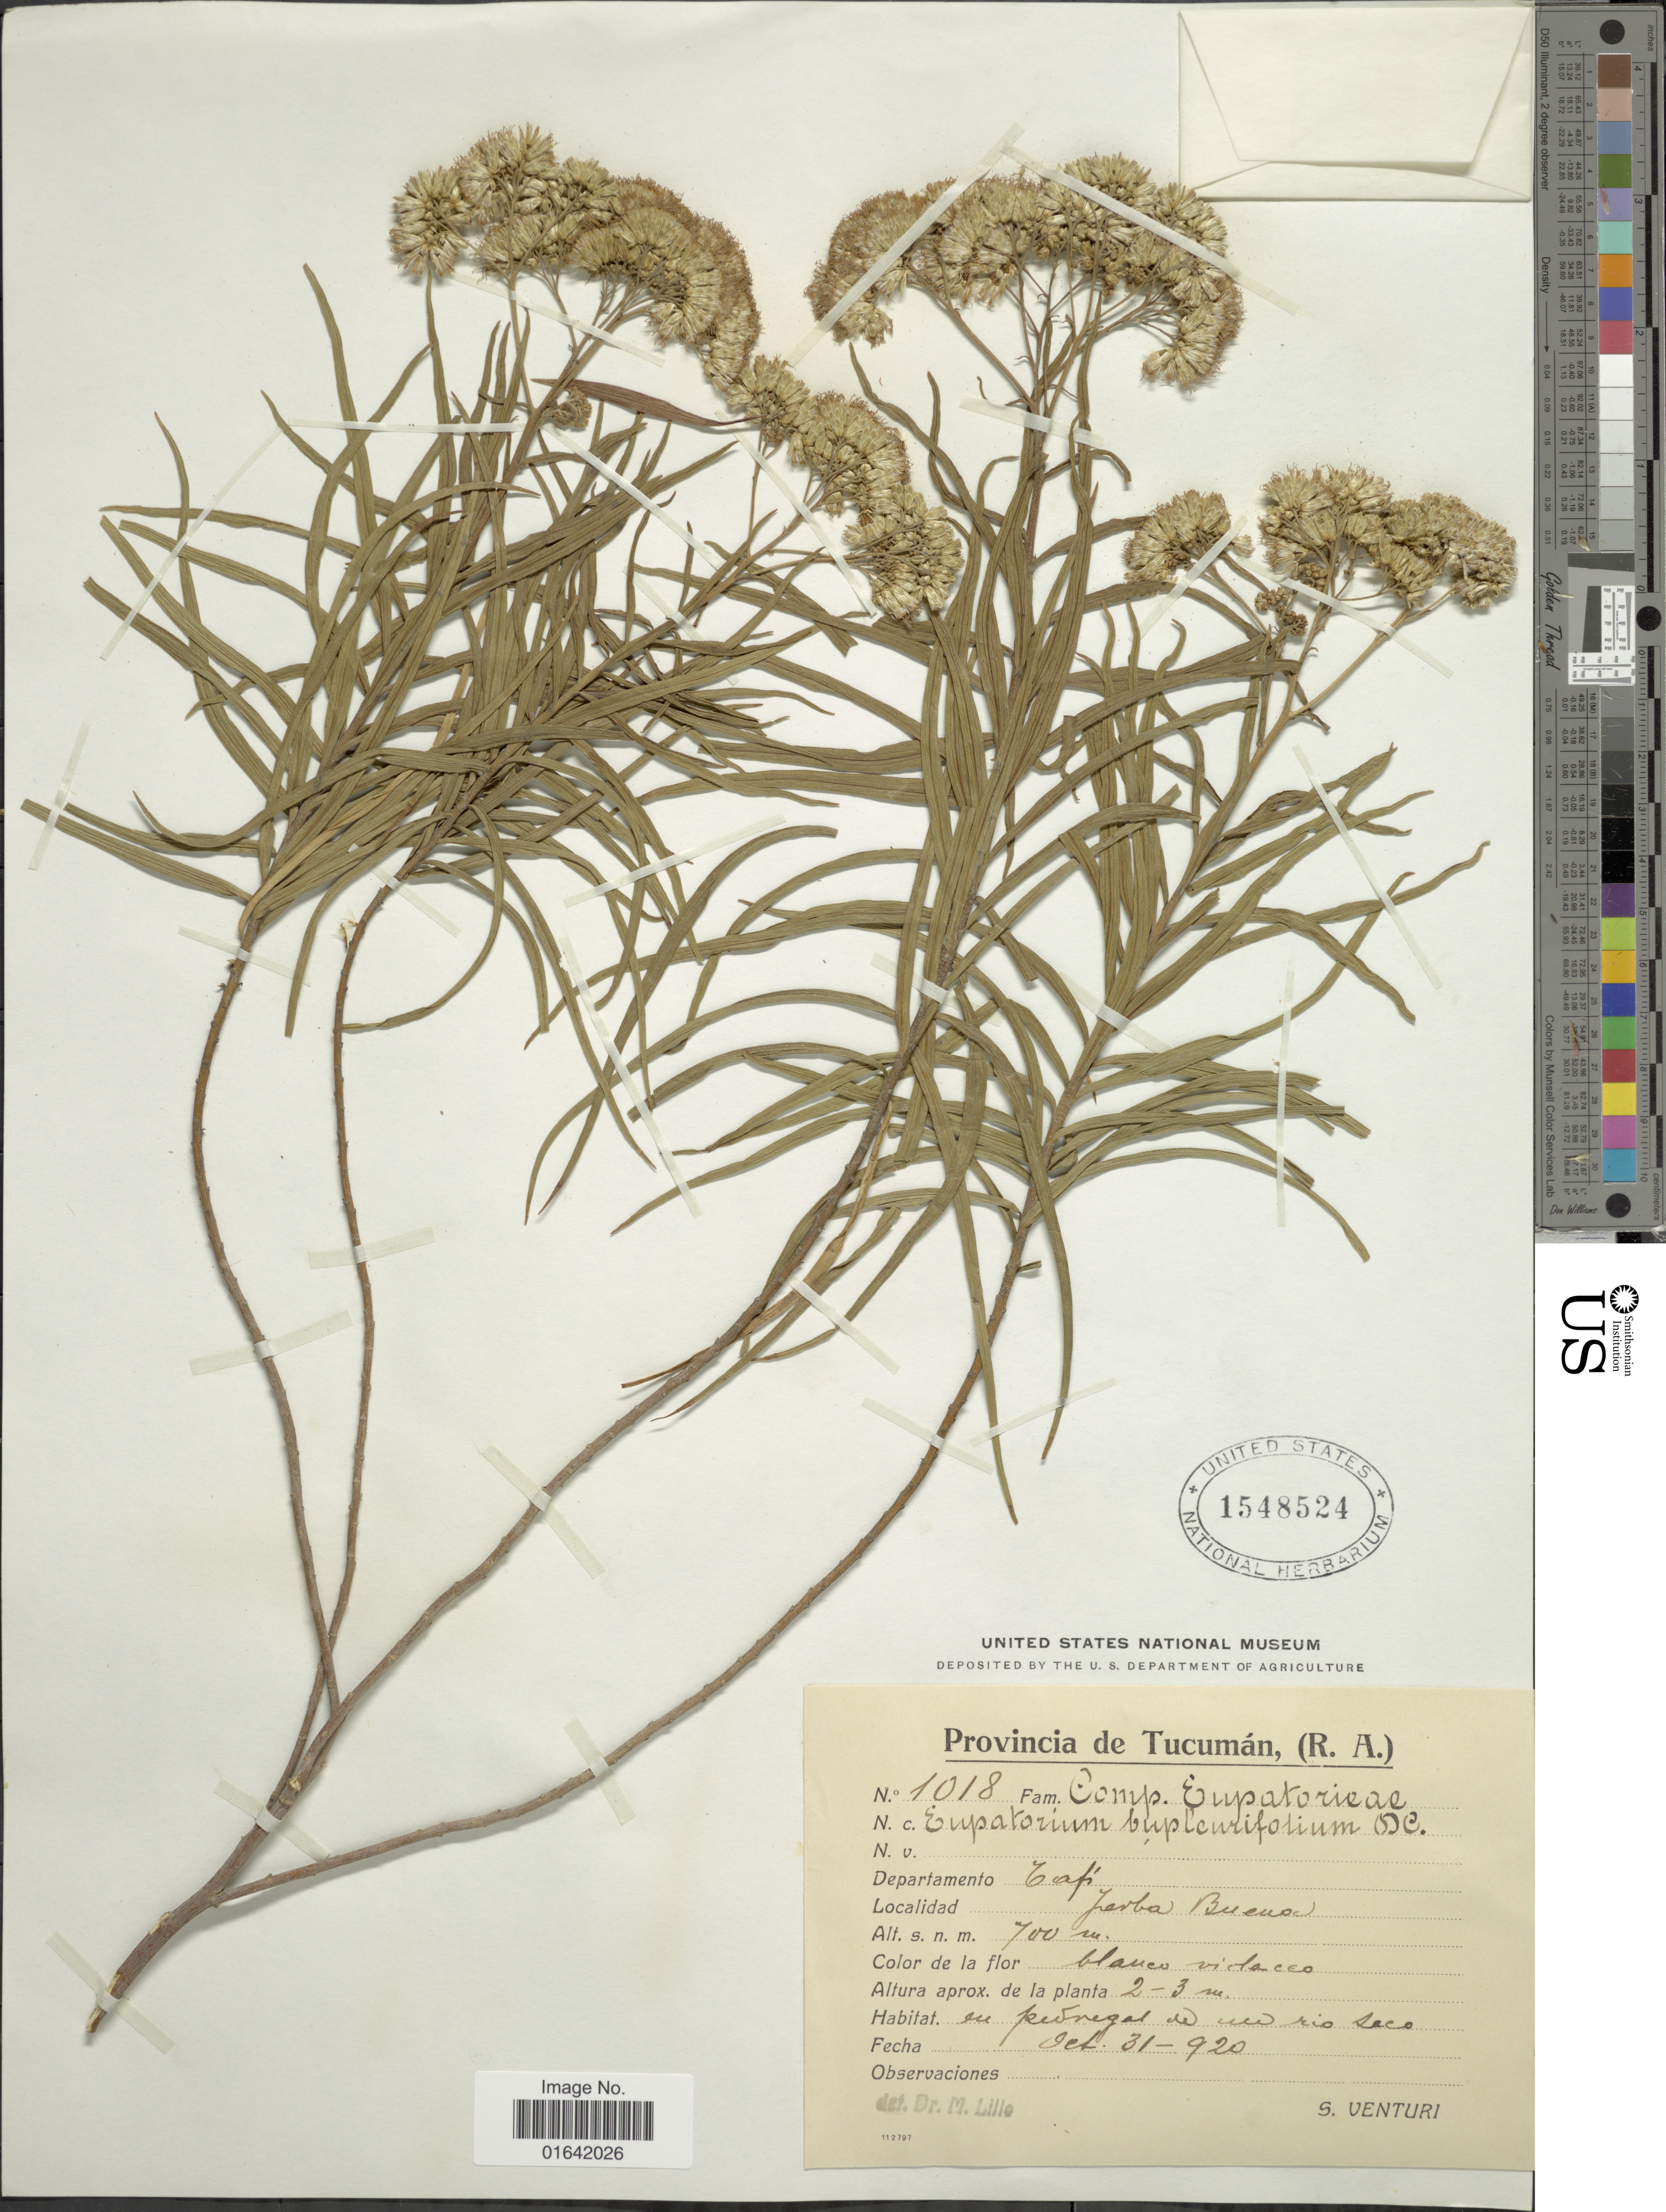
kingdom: Plantae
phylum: Tracheophyta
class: Magnoliopsida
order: Asterales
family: Asteraceae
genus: Campovassouria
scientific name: Campovassouria bupleurifolia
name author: (DC.) R.M. King & H. Rob.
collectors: S. Venturi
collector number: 1018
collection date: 1920-10-31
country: Argentina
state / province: Tucuman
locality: (R.A.) Departamento Tafi, Jerba Buena.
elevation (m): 700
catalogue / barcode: US 1548524